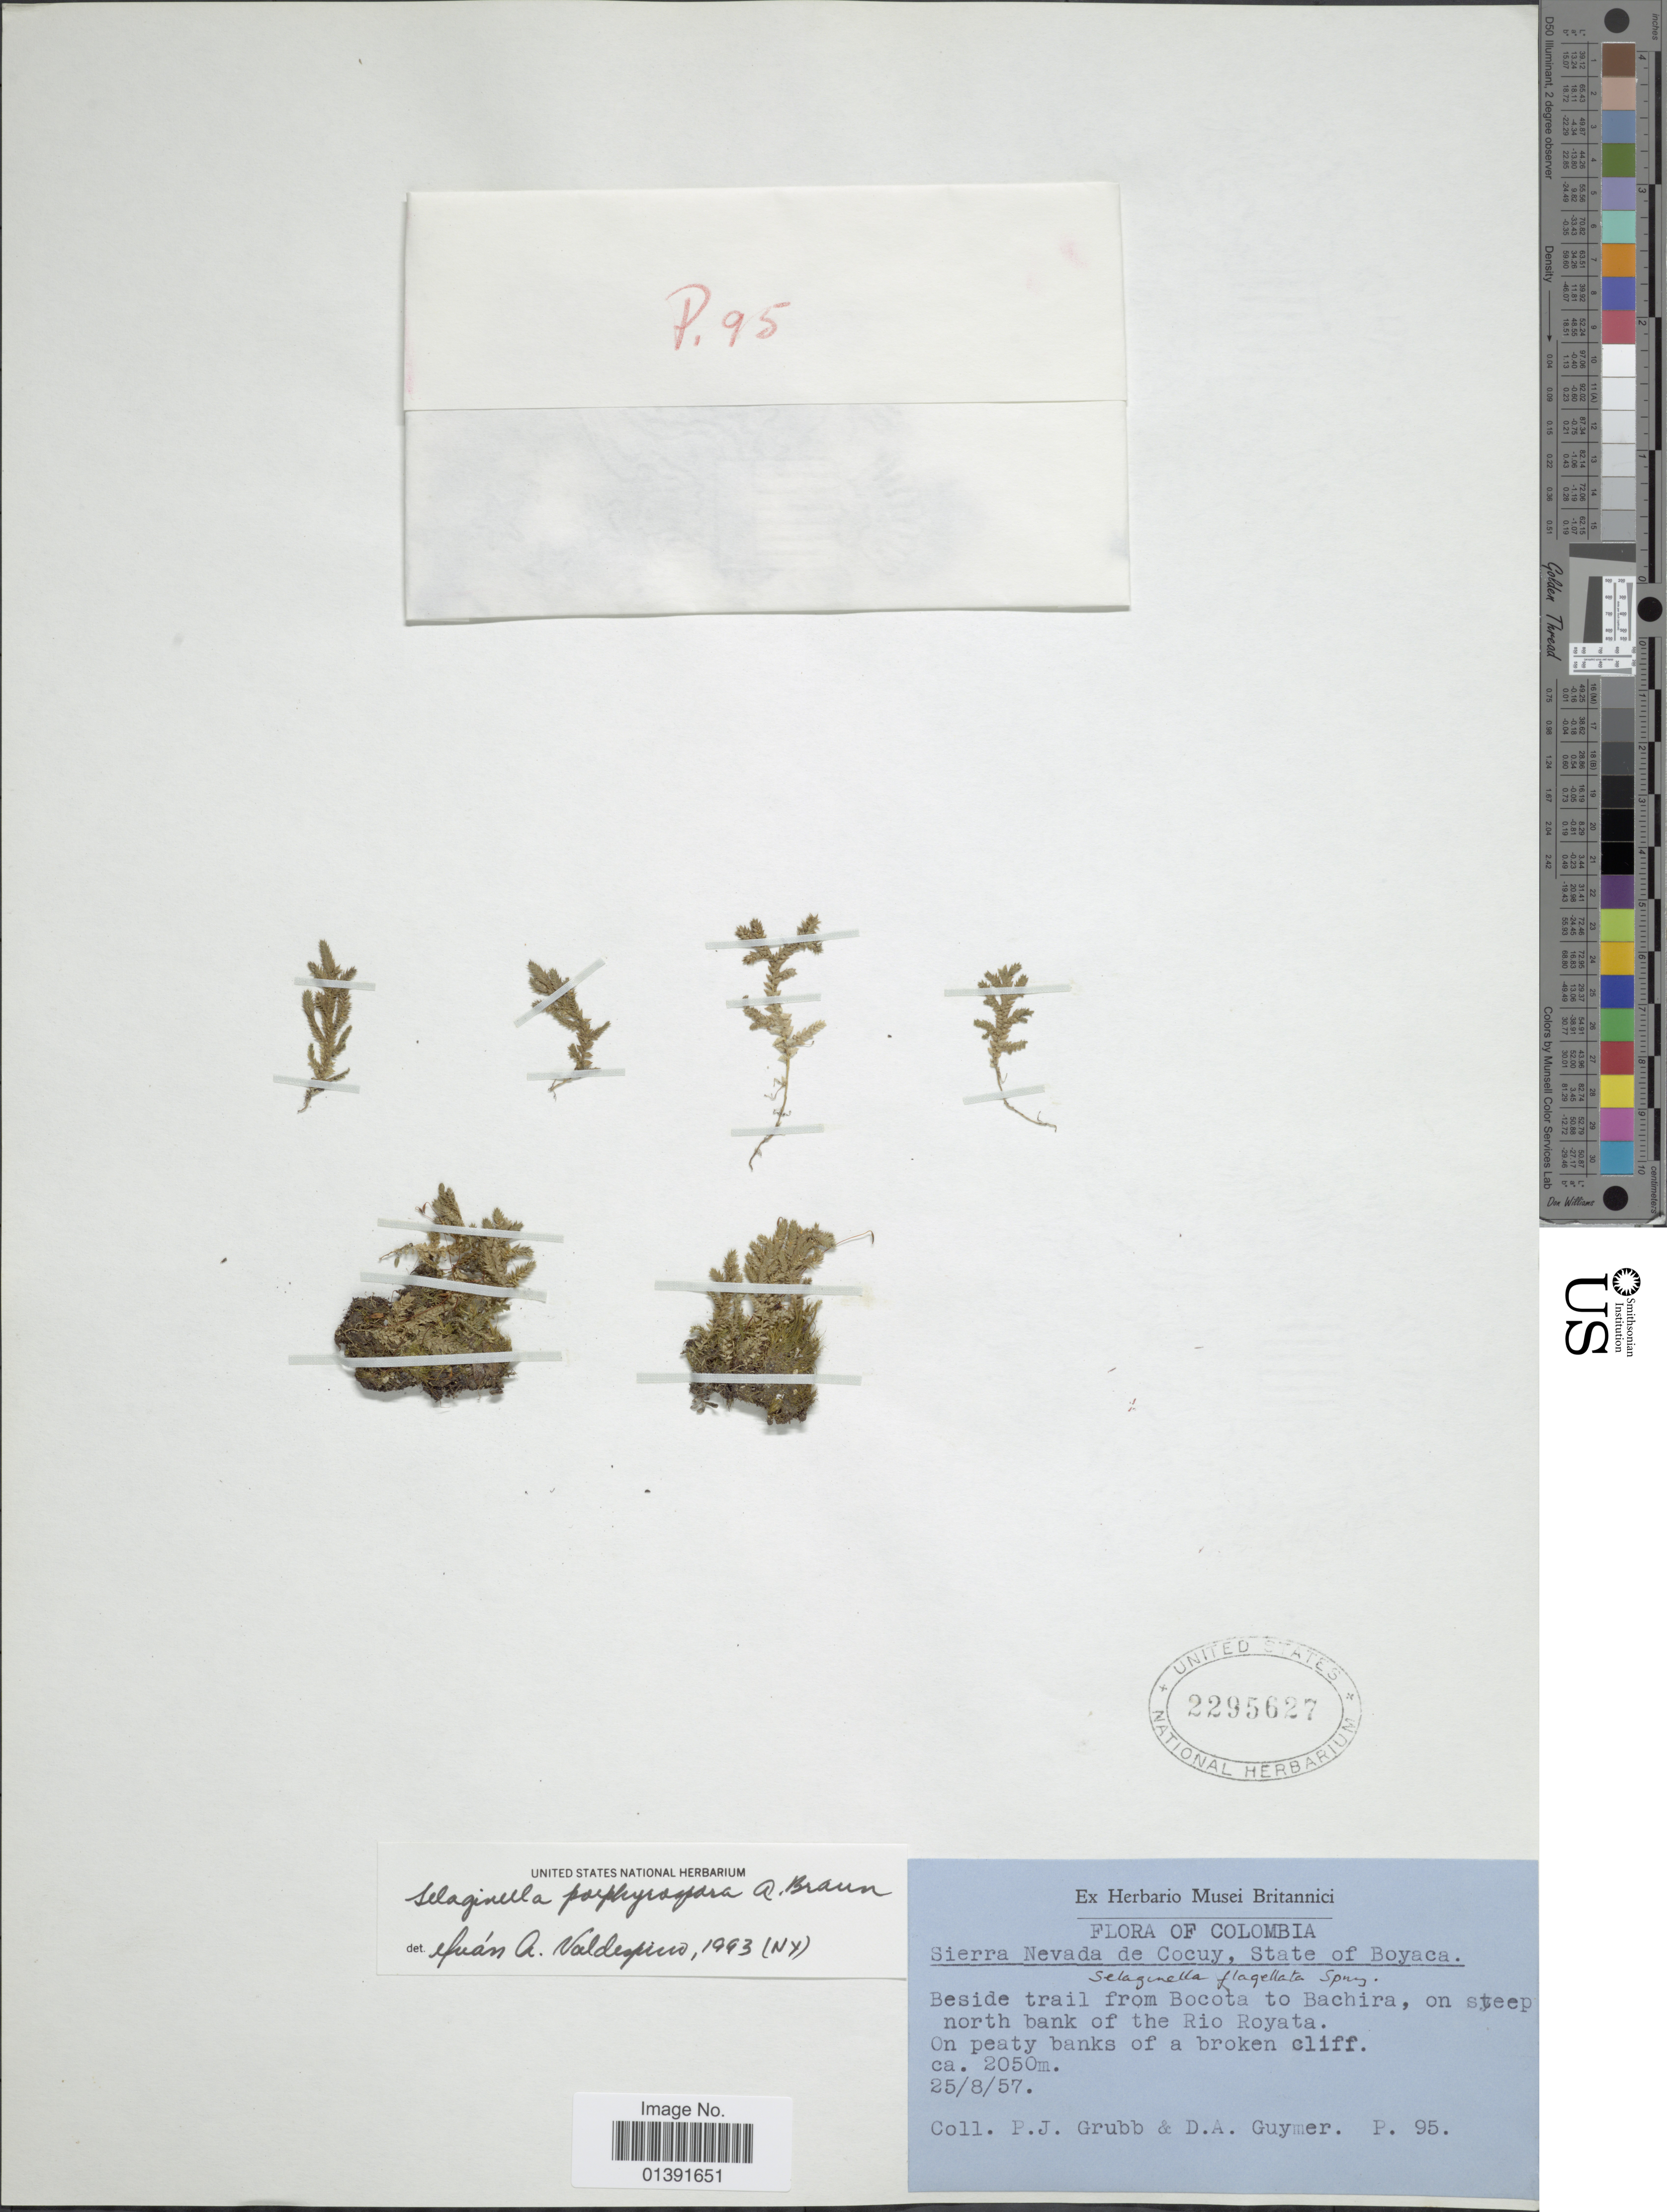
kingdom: Plantae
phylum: Tracheophyta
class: Lycopodiopsida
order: Selaginellales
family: Selaginellaceae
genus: Selaginella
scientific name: Selaginella porphyrospora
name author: A. Braun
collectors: P. J. Grubb & D. Guymer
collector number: P.95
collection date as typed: Transcribed d/m/y: 25/8/57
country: Colombia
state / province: Boyacá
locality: Sierra Nevada de Cocuy, beside trail from Bocota to Bachira, on steep north bank of the Rio Royata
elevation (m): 2050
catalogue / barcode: US 2295627